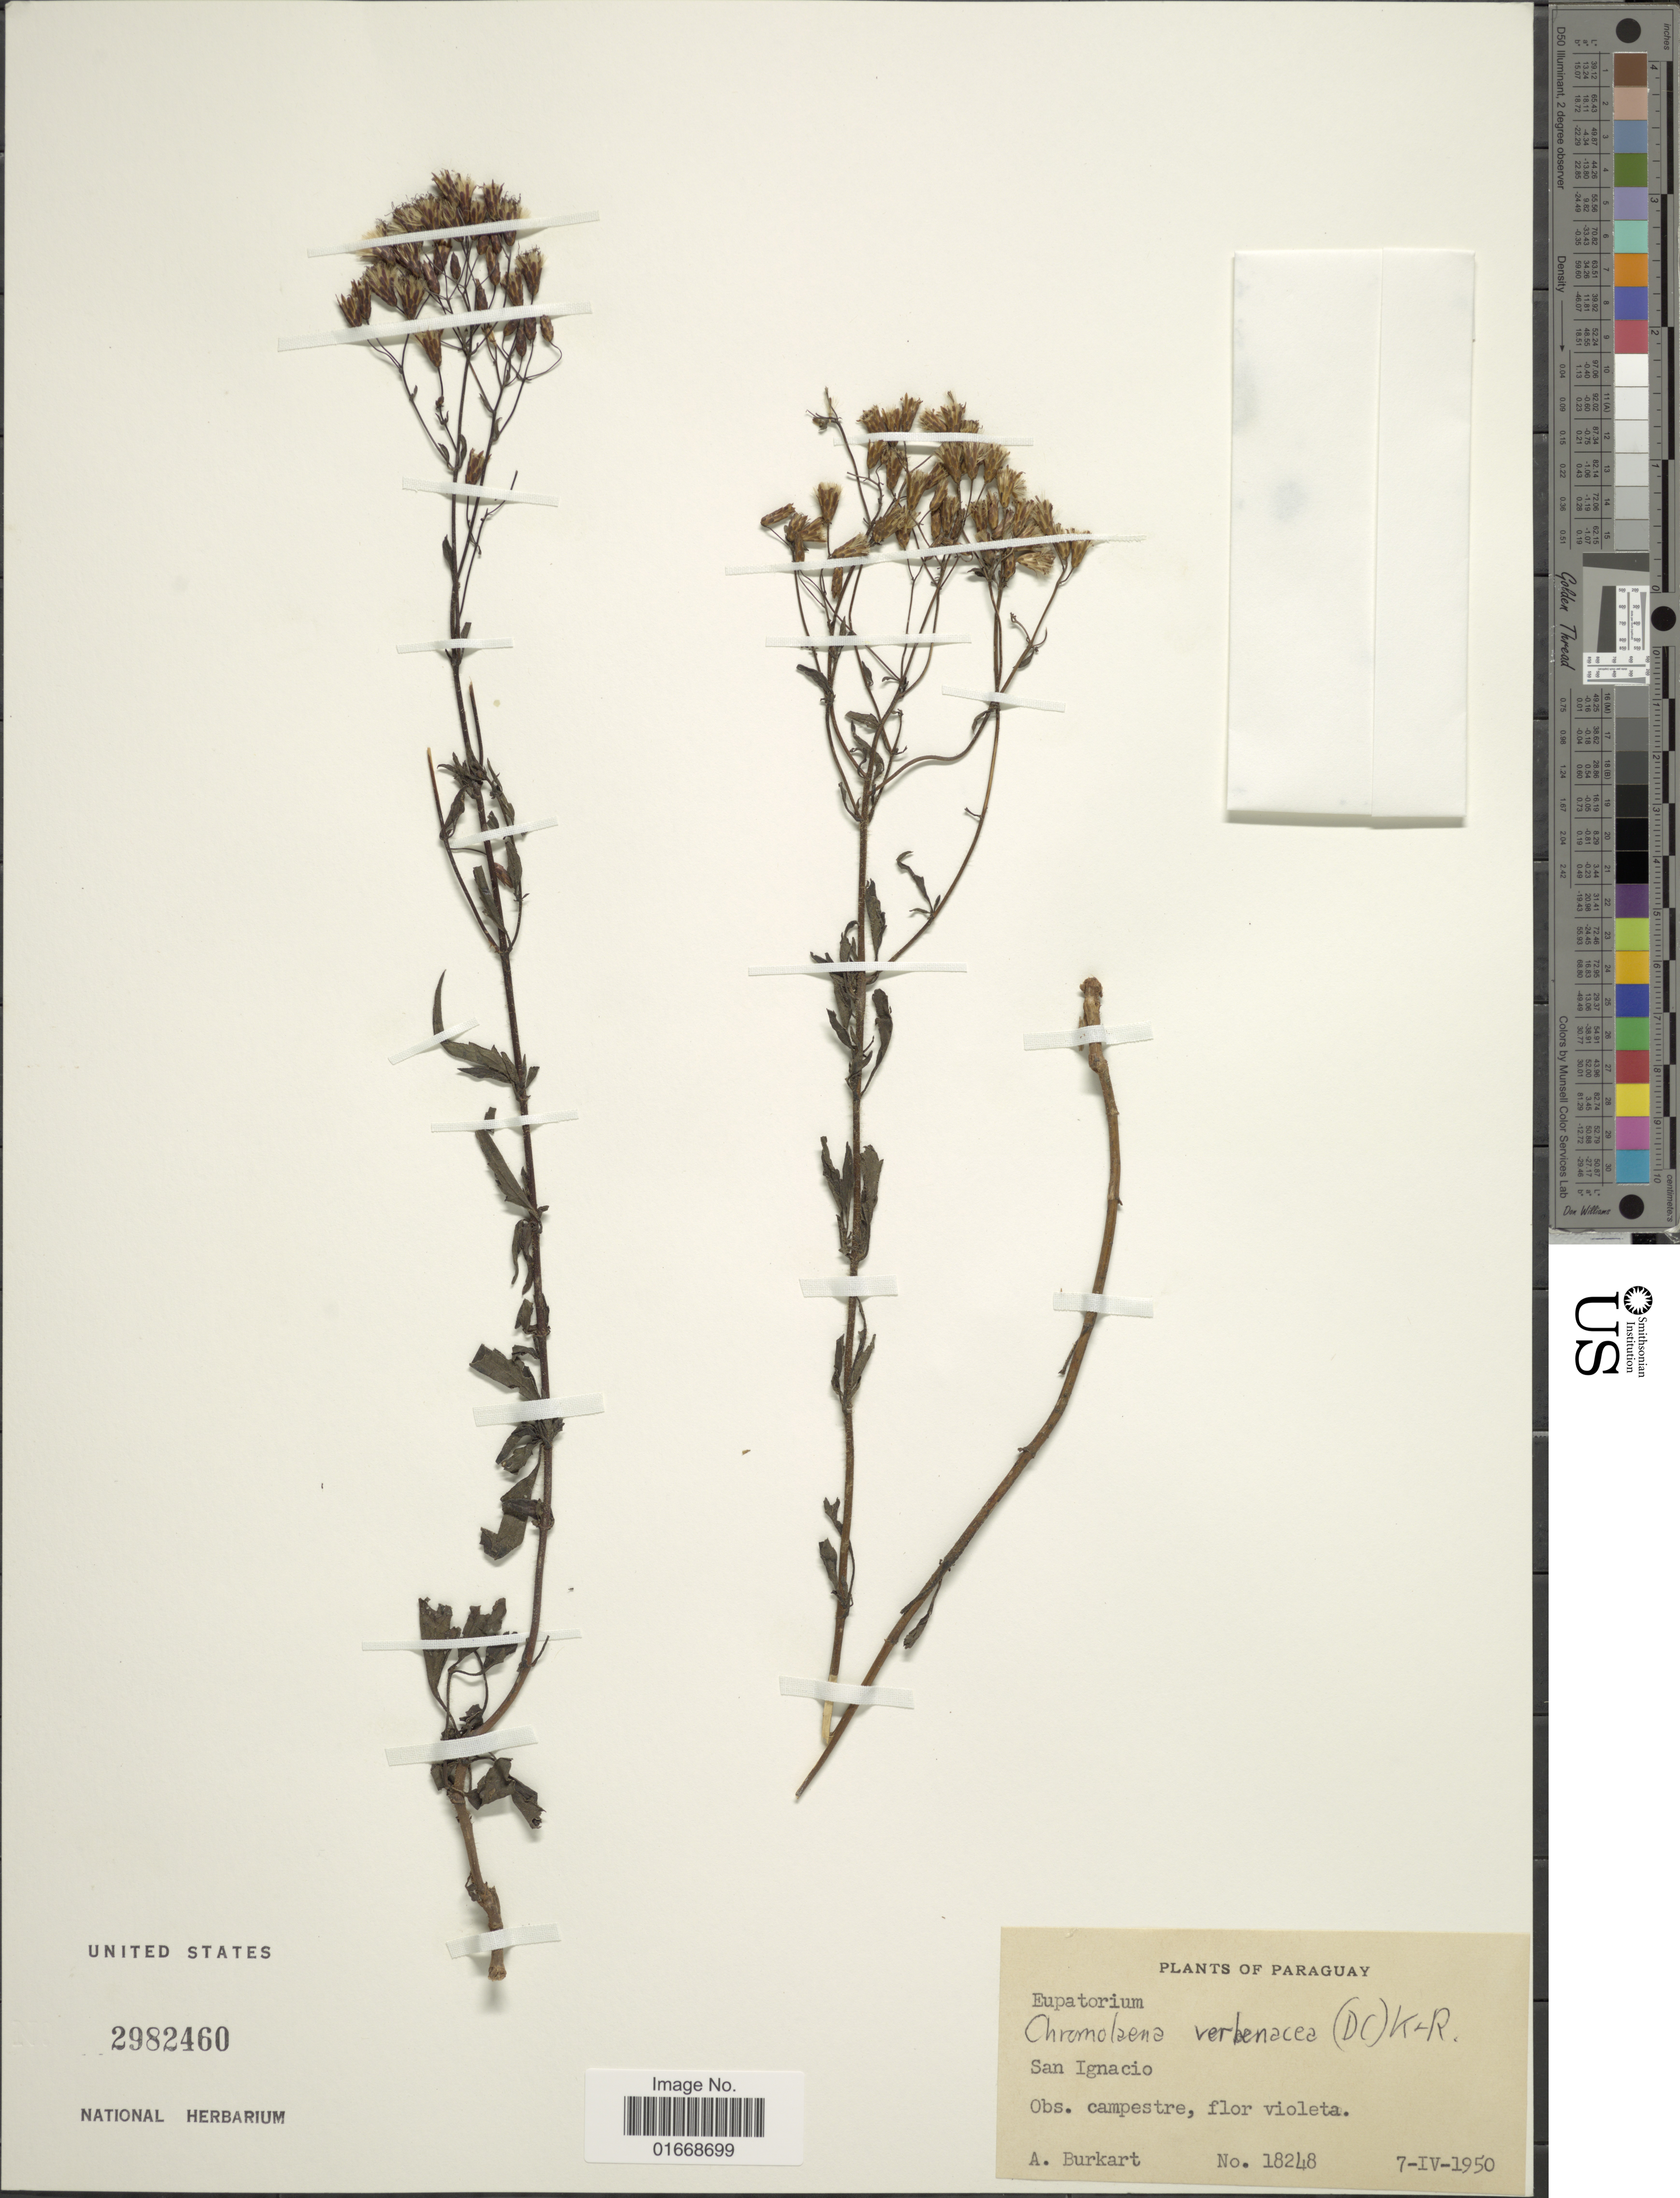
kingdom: Plantae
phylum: Tracheophyta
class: Magnoliopsida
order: Asterales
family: Asteraceae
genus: Chromolaena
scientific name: Chromolaena verbenacea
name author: (DC.) R.M. King & H. Rob.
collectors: A. E. Burkart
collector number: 18248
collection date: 1950-04-07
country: Paraguay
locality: San Ignacio, Obs. campestre, flor violeta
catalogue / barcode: US 2982460